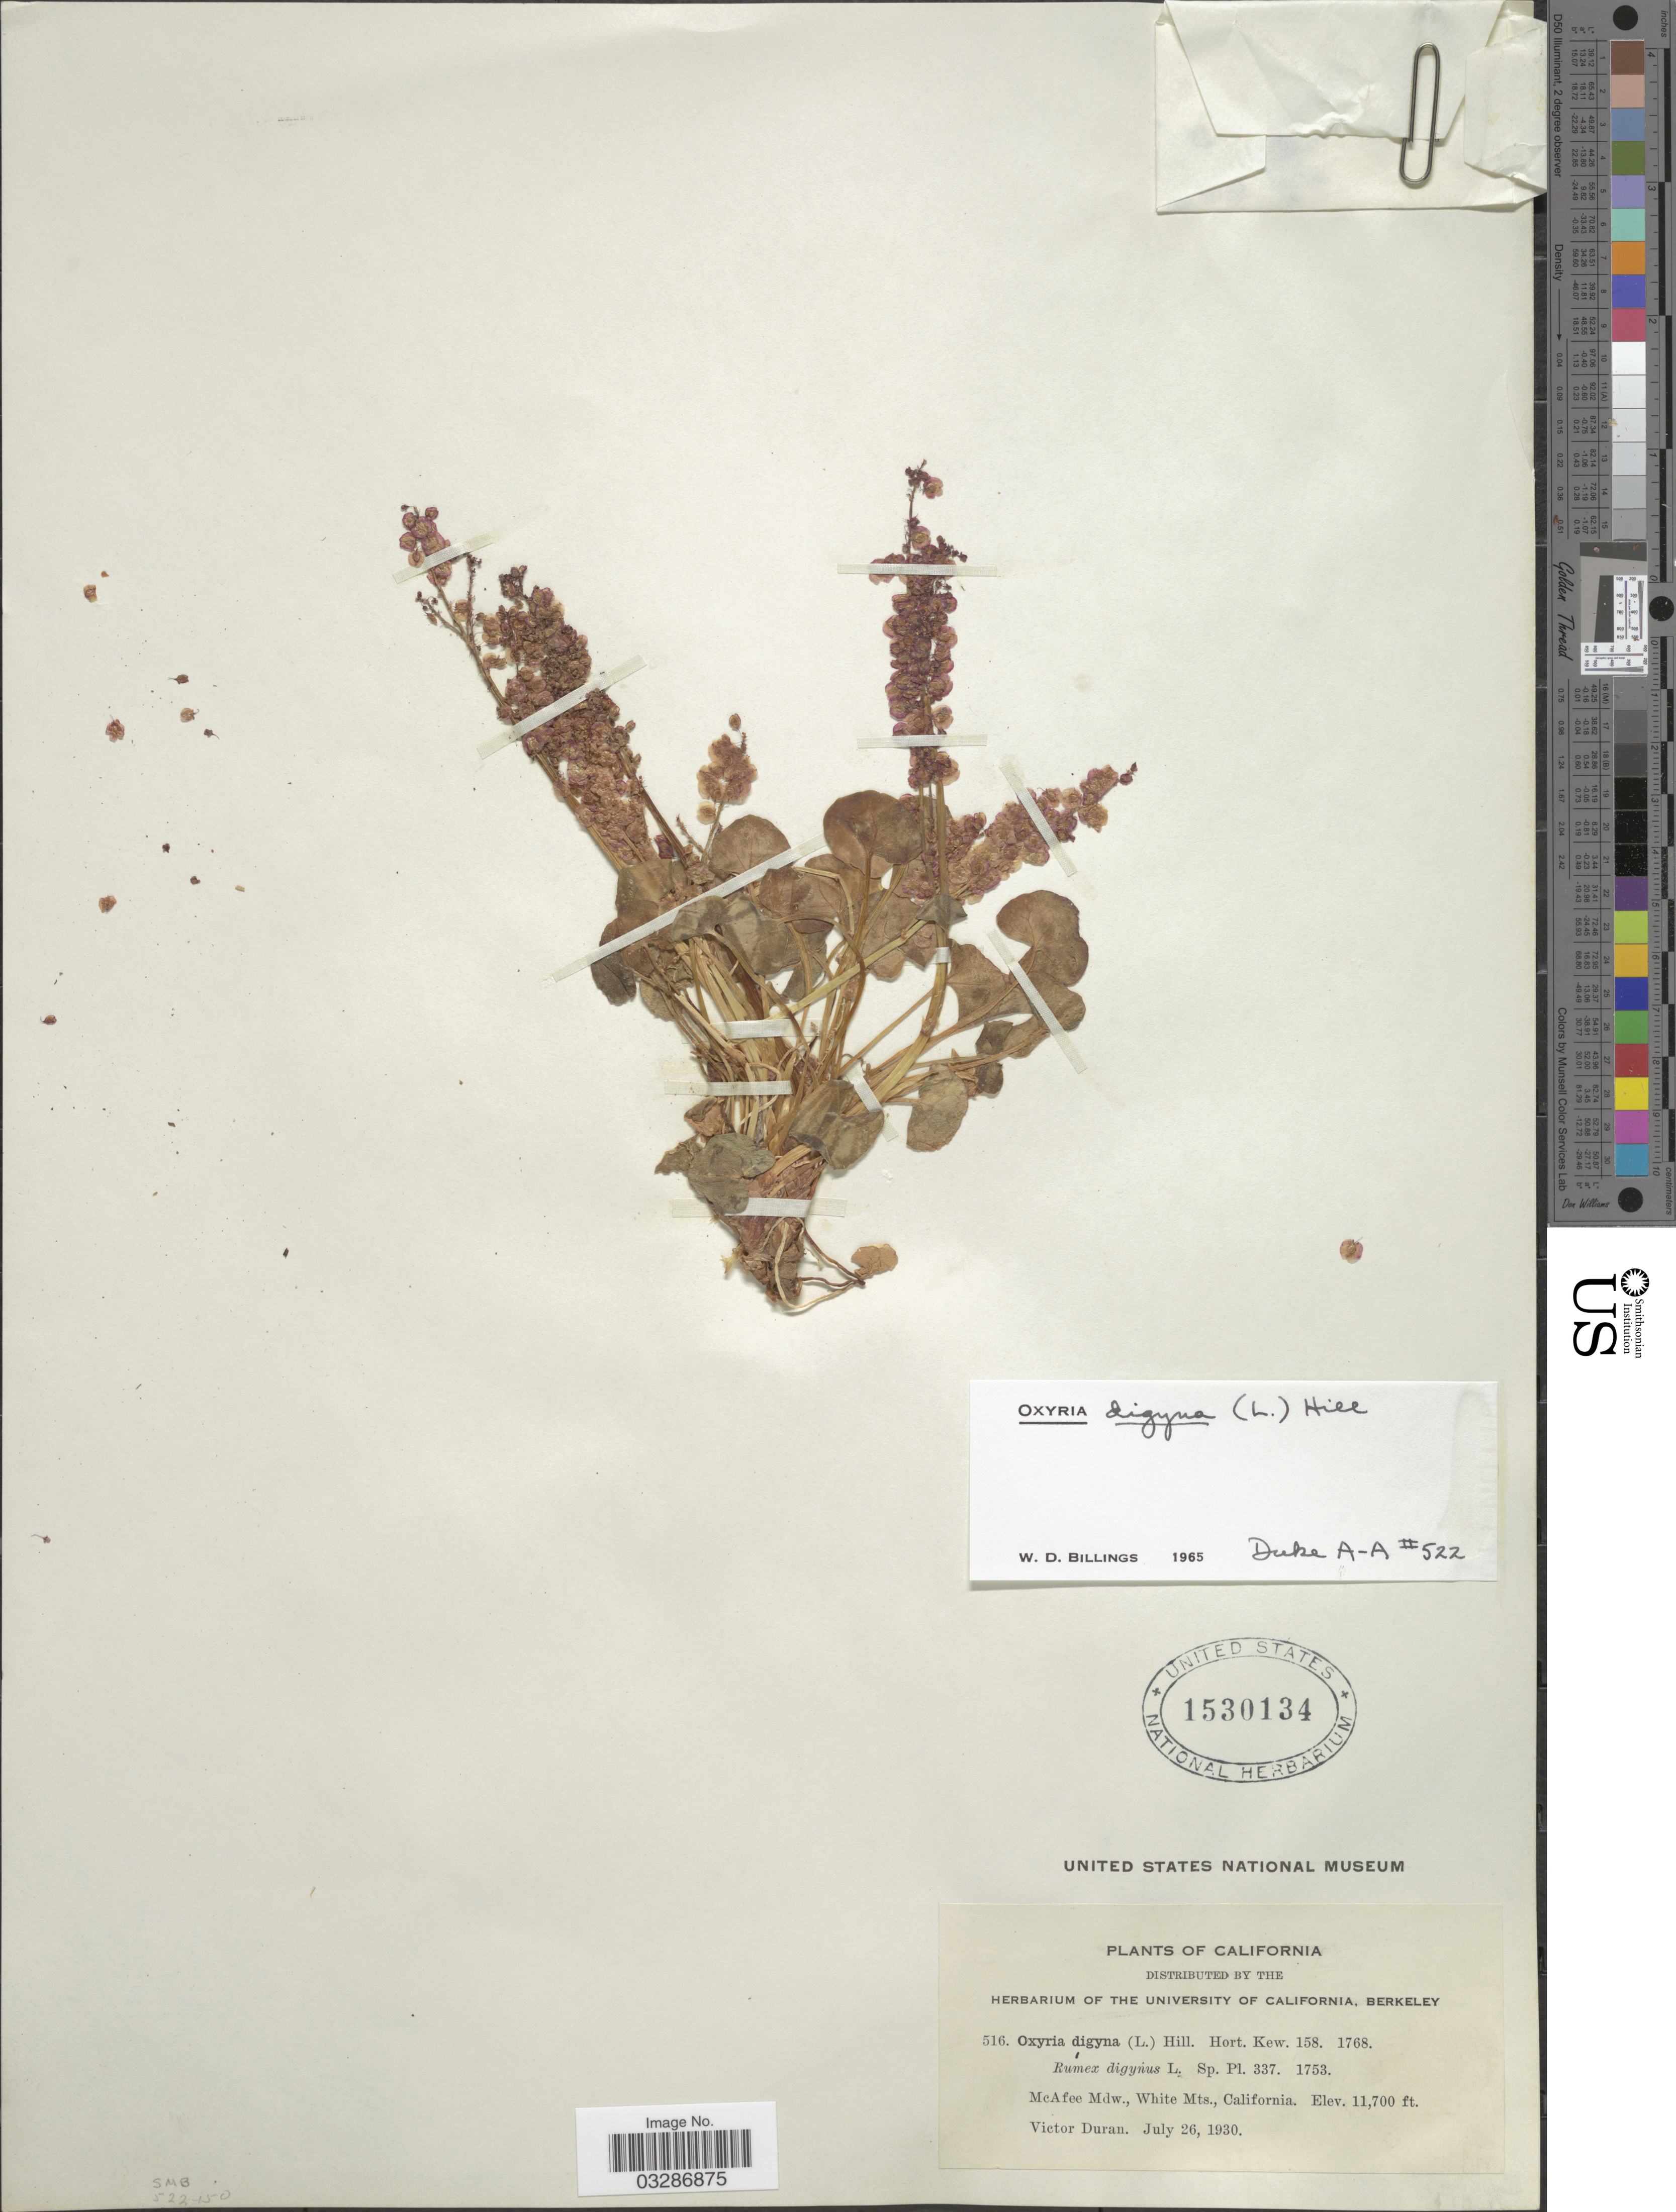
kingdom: Plantae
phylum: Tracheophyta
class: Magnoliopsida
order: Caryophyllales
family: Polygonaceae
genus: Oxyria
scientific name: Oxyria digyna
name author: (L.) Hill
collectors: V. Duran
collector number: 516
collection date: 1930-07-26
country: United States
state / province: California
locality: McAfee Mdw., White Mts.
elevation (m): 3566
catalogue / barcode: US 1530134